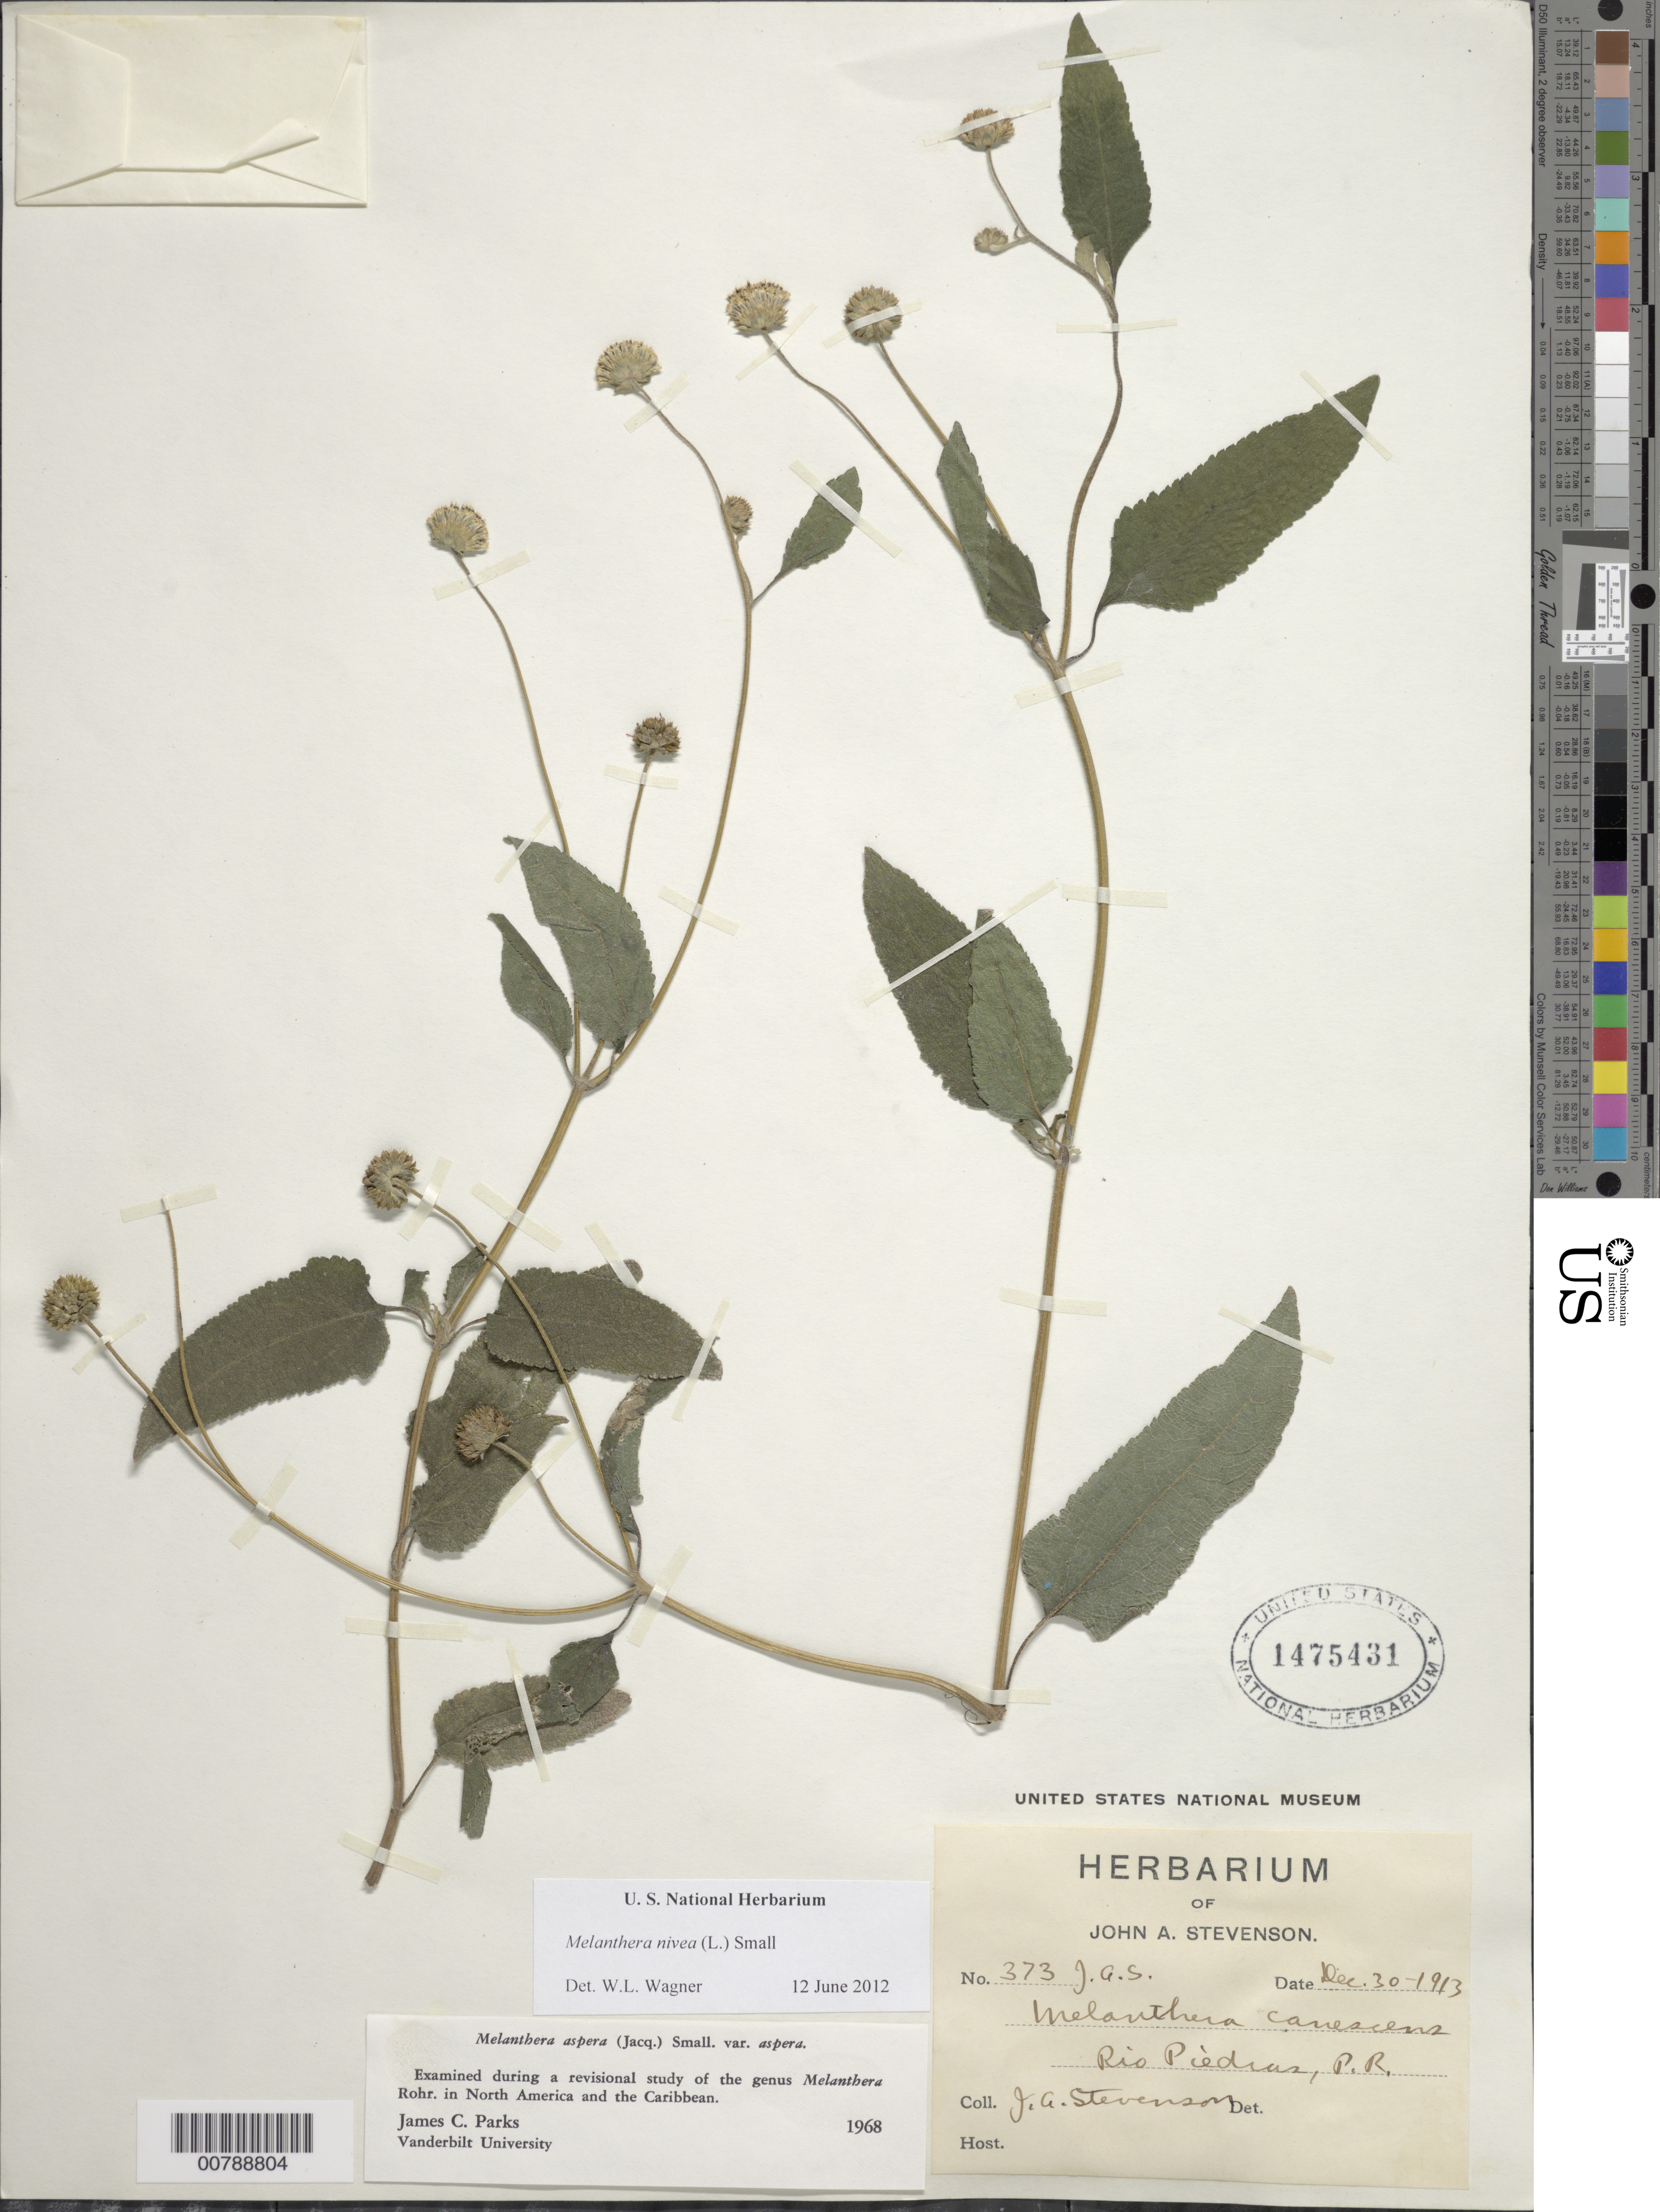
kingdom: Plantae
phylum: Tracheophyta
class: Magnoliopsida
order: Asterales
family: Asteraceae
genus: Melanthera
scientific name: Melanthera nivea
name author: (L.) Small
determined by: Parks, J. C.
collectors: J. Stevenson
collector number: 373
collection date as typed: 30 Dec 1913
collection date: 1913-12-30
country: Puerto Rico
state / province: San Juan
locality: Río Piedras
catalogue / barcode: US 1475431